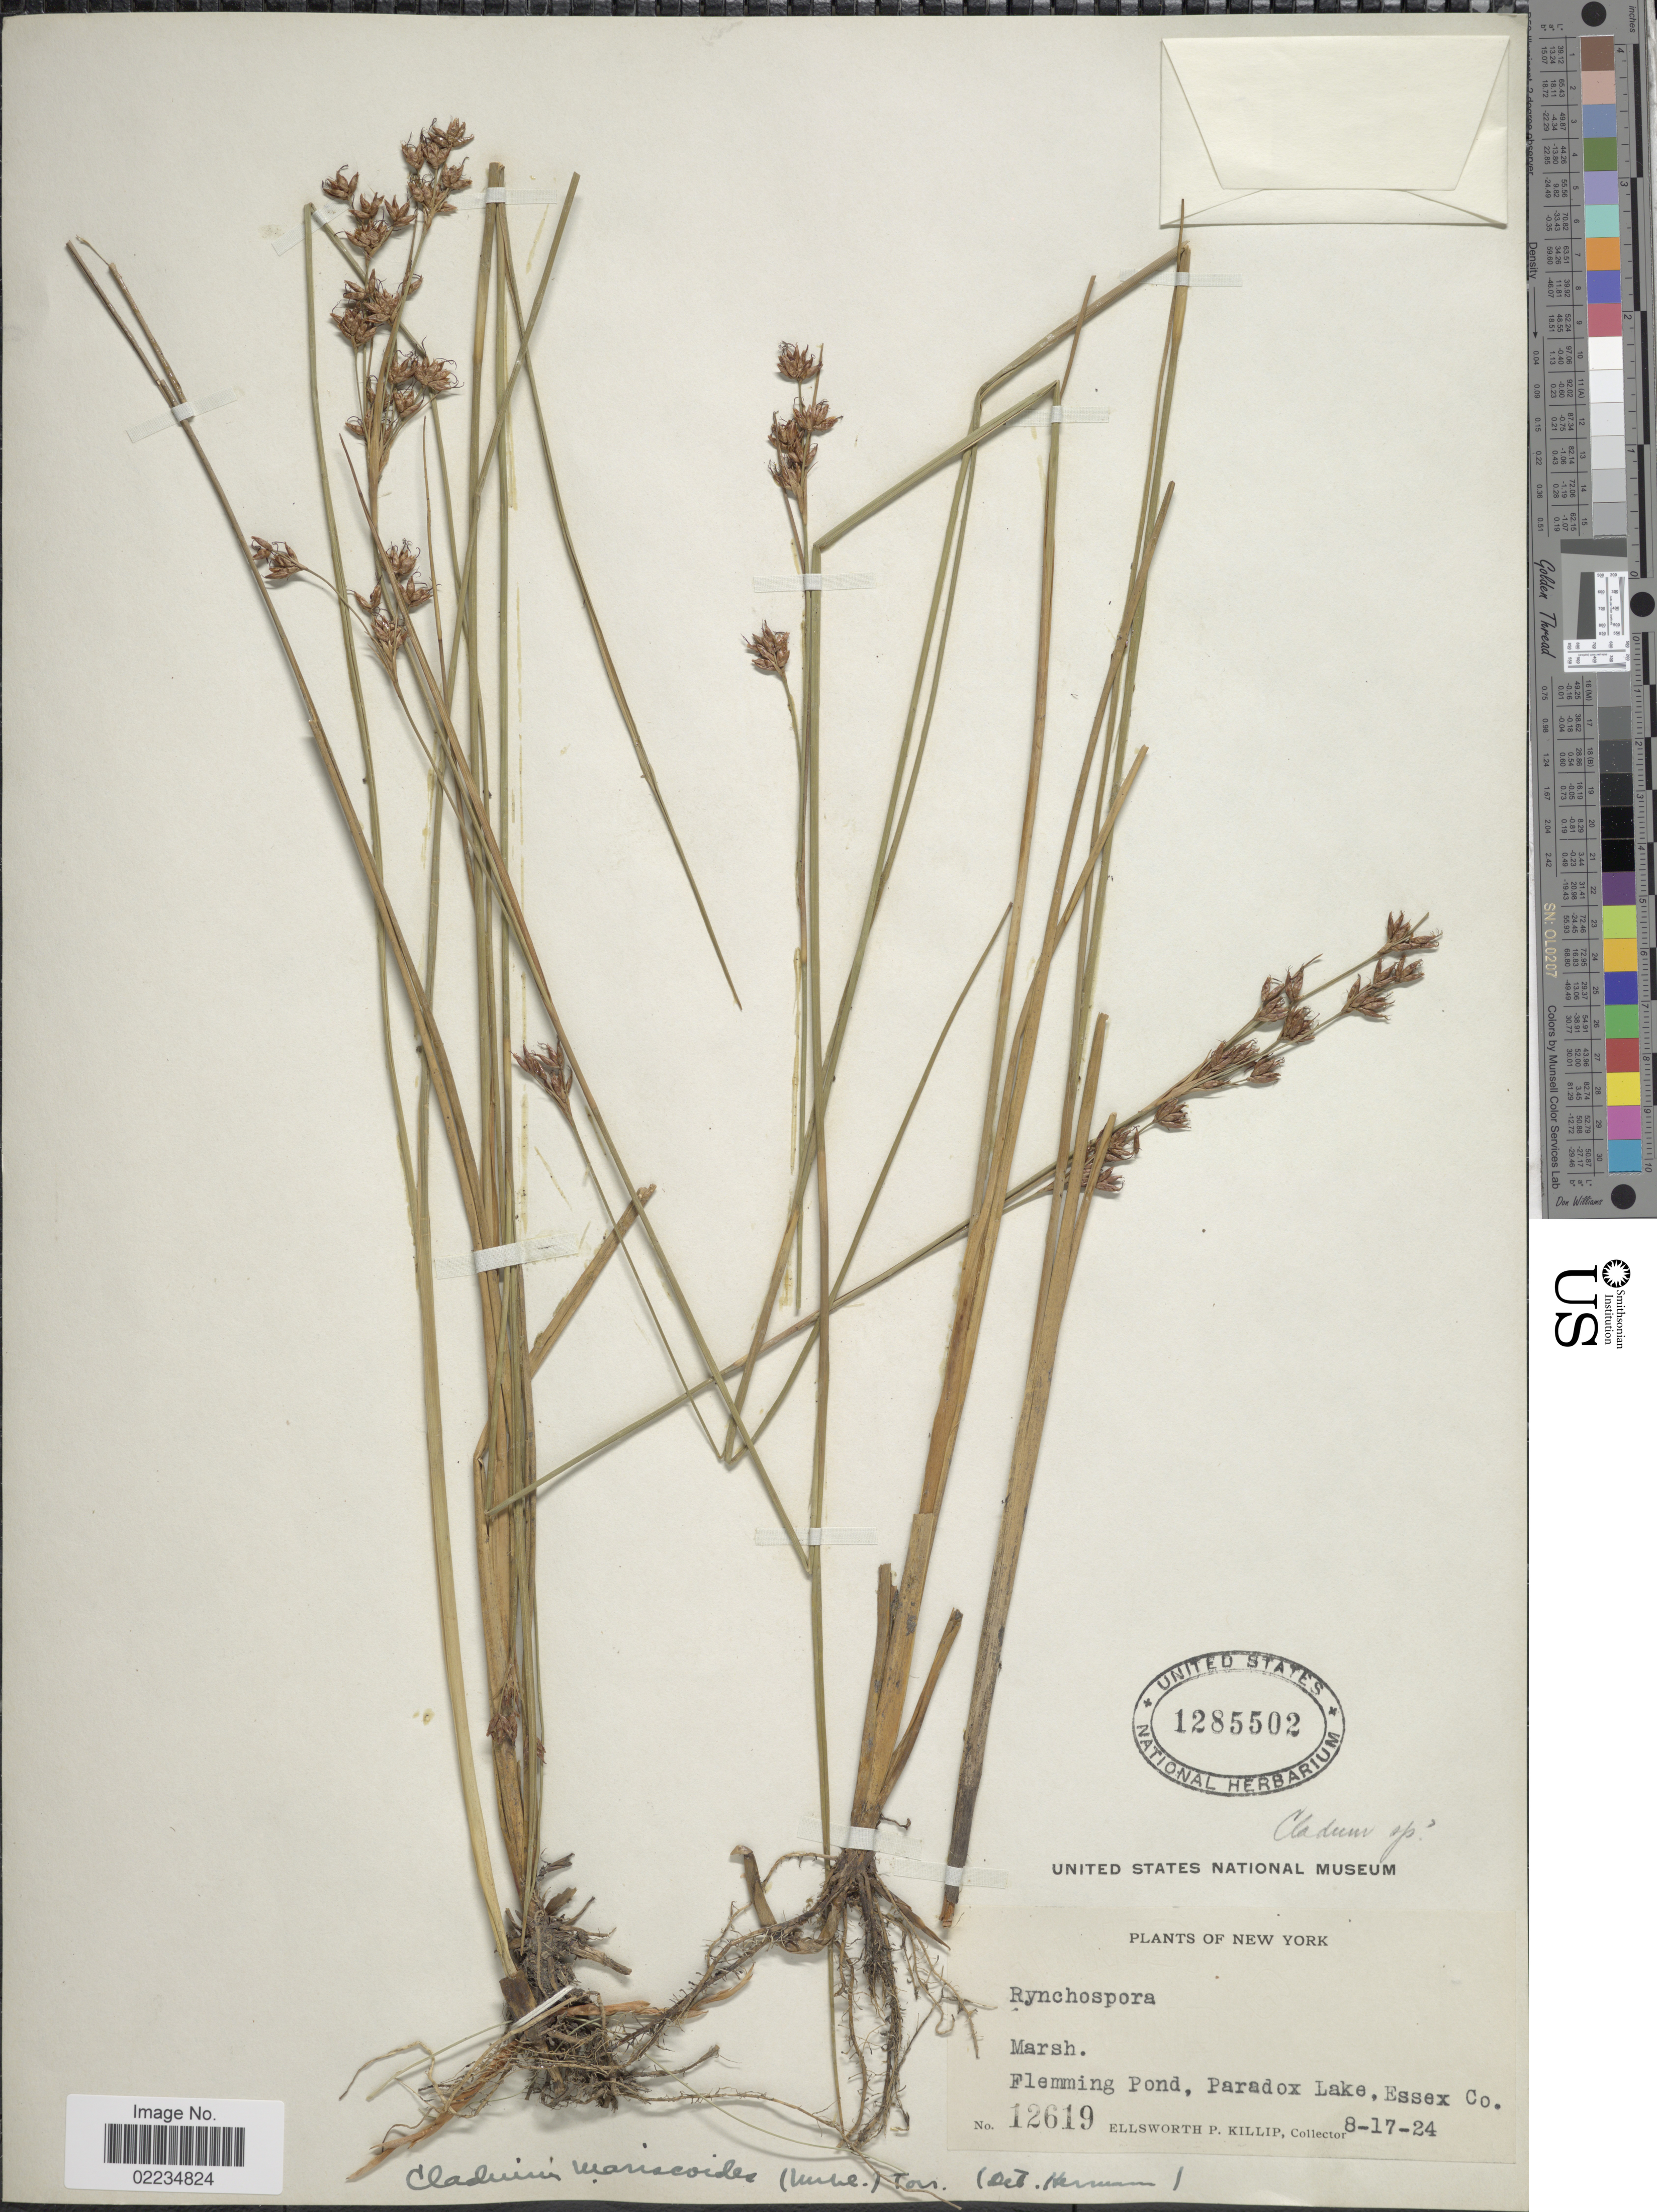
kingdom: Plantae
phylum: Tracheophyta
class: Liliopsida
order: Poales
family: Cyperaceae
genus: Cladium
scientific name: Cladium mariscoides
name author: (Muhl.) Torr.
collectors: E. P. Killip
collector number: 12619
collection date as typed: Transcribed d/m/y: 17/8/24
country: United States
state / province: New York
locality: Flemming Pond, Paradox Lake, Essex Co.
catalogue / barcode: US 1285502